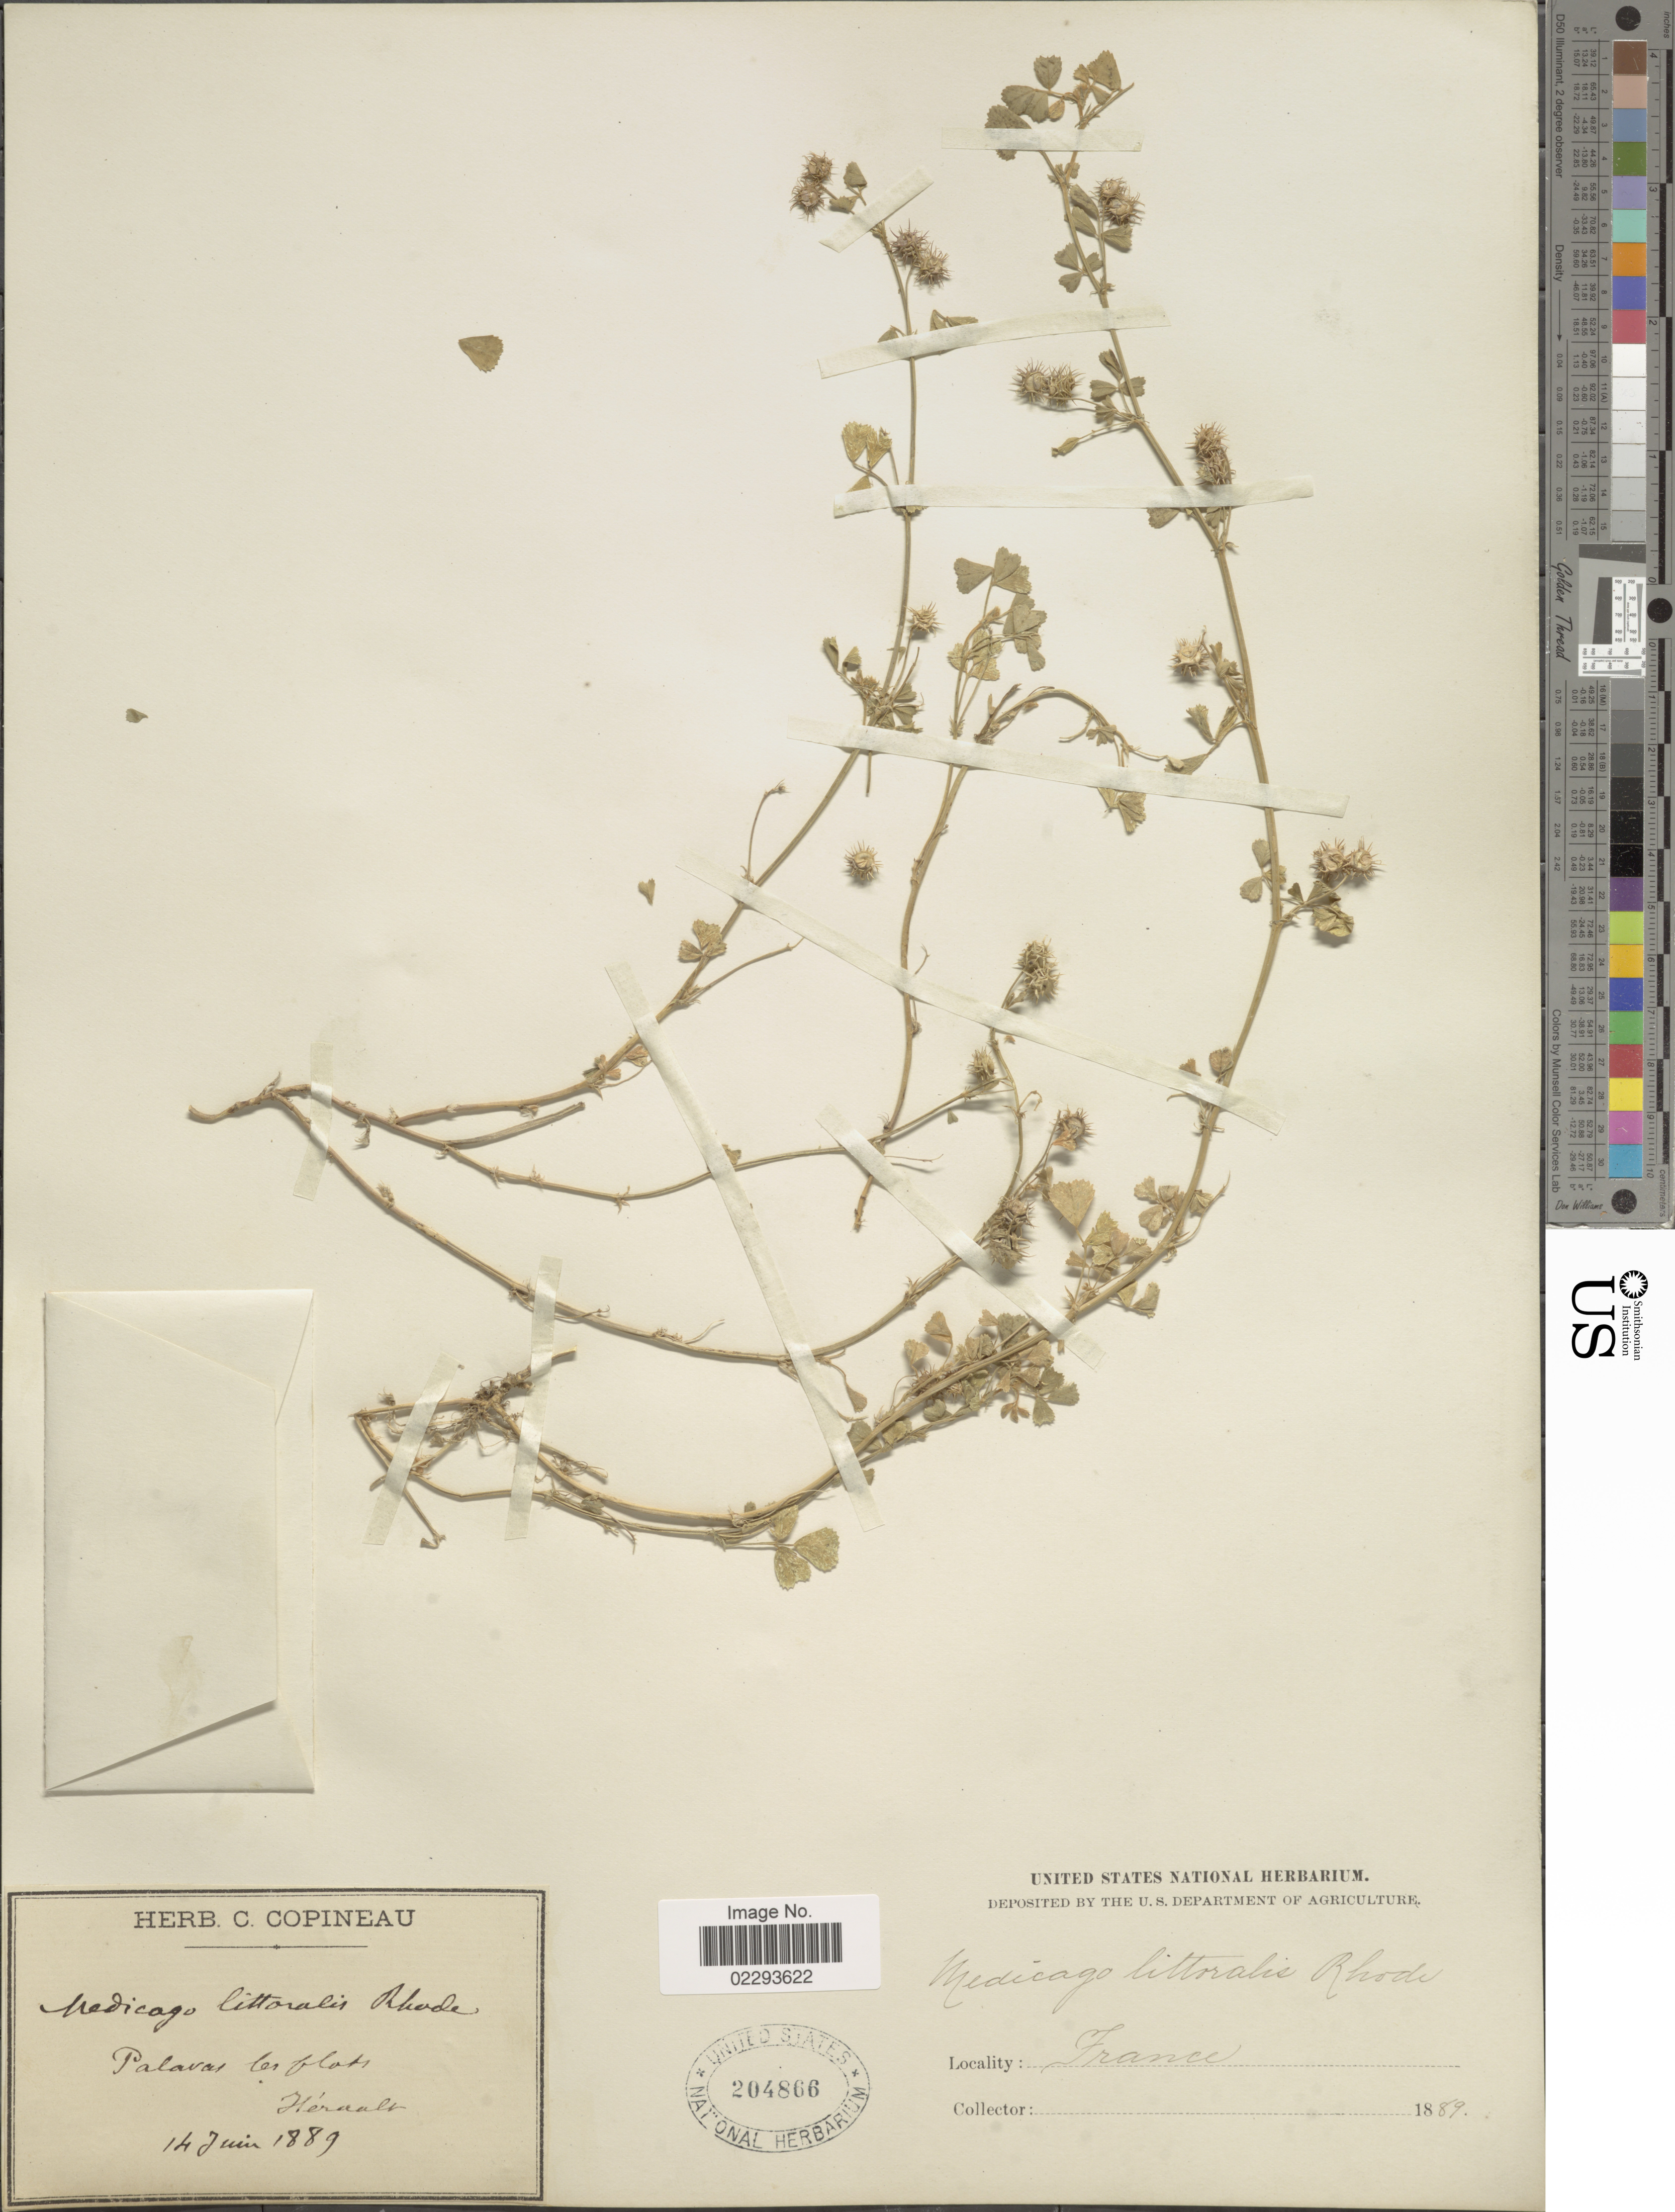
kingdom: Plantae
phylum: Tracheophyta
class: Magnoliopsida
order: Fabales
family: Fabaceae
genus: Medicago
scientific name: Medicago littoralis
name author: Loisel.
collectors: ex herb. C. Copineau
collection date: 1889-06-14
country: France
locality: Palavas [illegible text] flats, Herault.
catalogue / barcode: US 204866